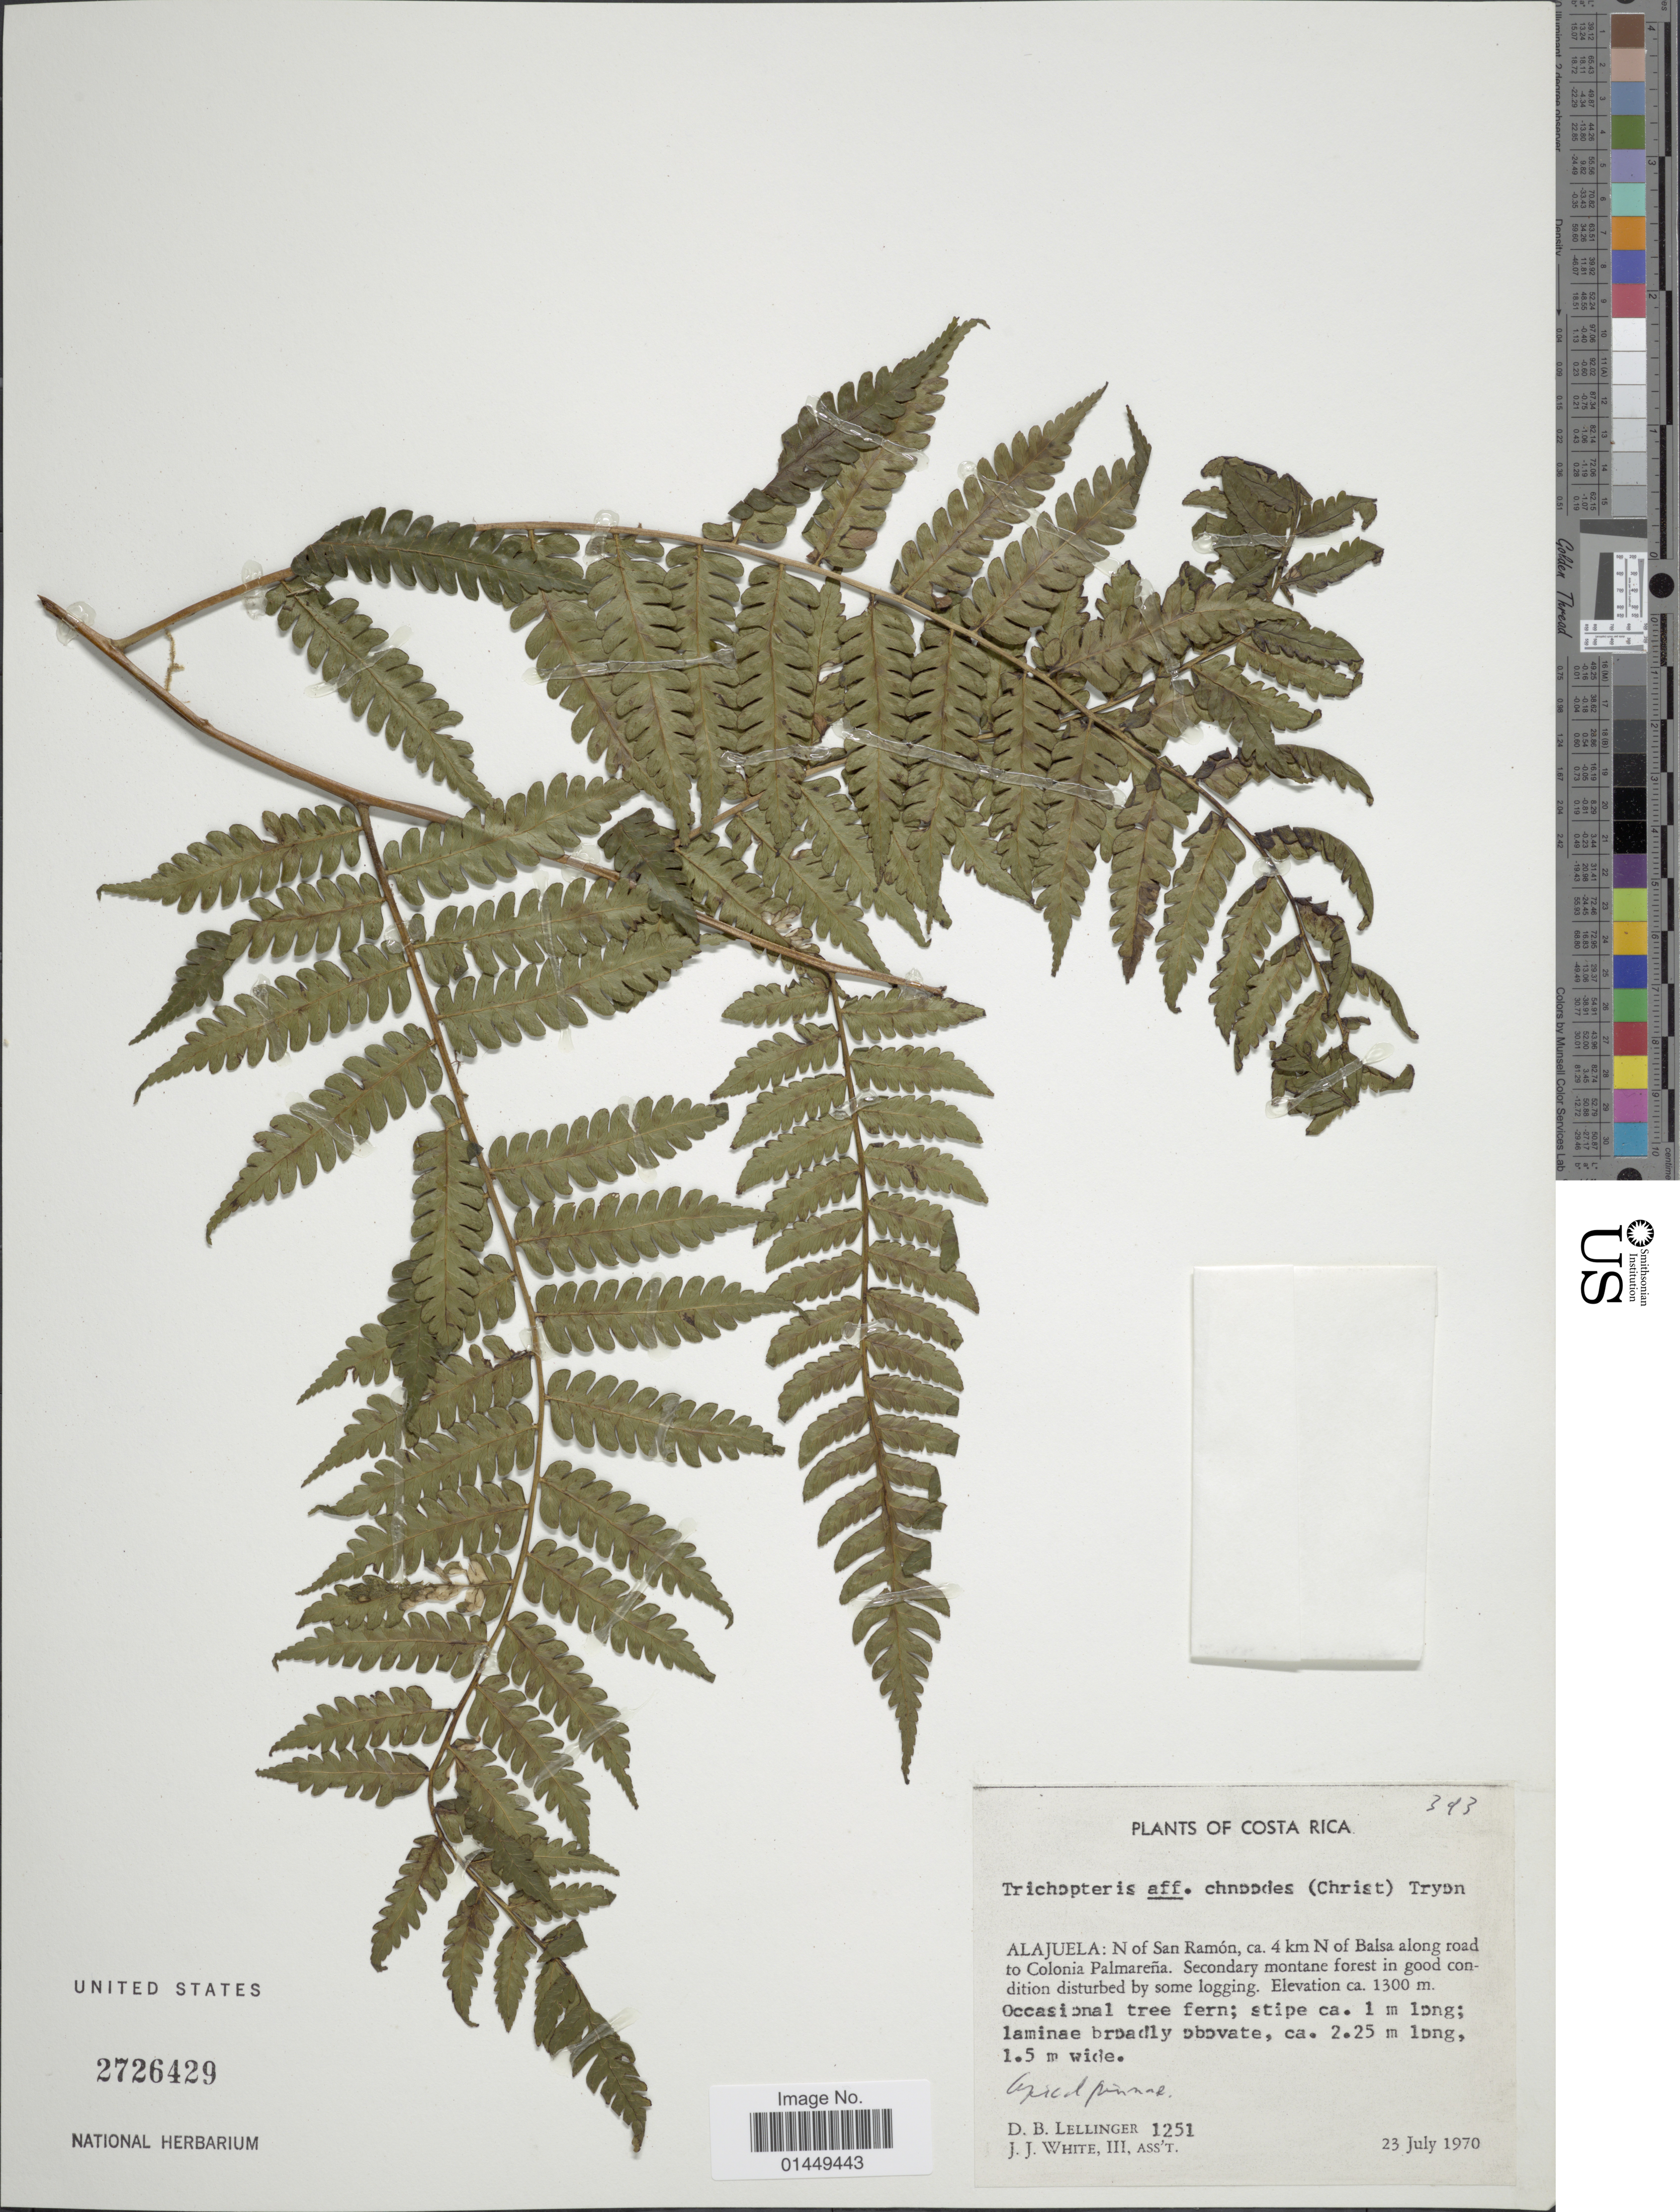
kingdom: Plantae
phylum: Tracheophyta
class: Polypodiopsida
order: Cyatheales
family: Cyatheaceae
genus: Cyathea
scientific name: Cyathea schiedeana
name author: (C. Presl) Domin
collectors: D. B. Lellinger & J. J. White III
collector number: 1251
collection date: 1970-07-23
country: Costa Rica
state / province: Alajuela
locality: Alajuela: N of San Ramon, 4 km N of Balsa along road to Colonia Palmarena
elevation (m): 1300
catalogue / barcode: US 2726429